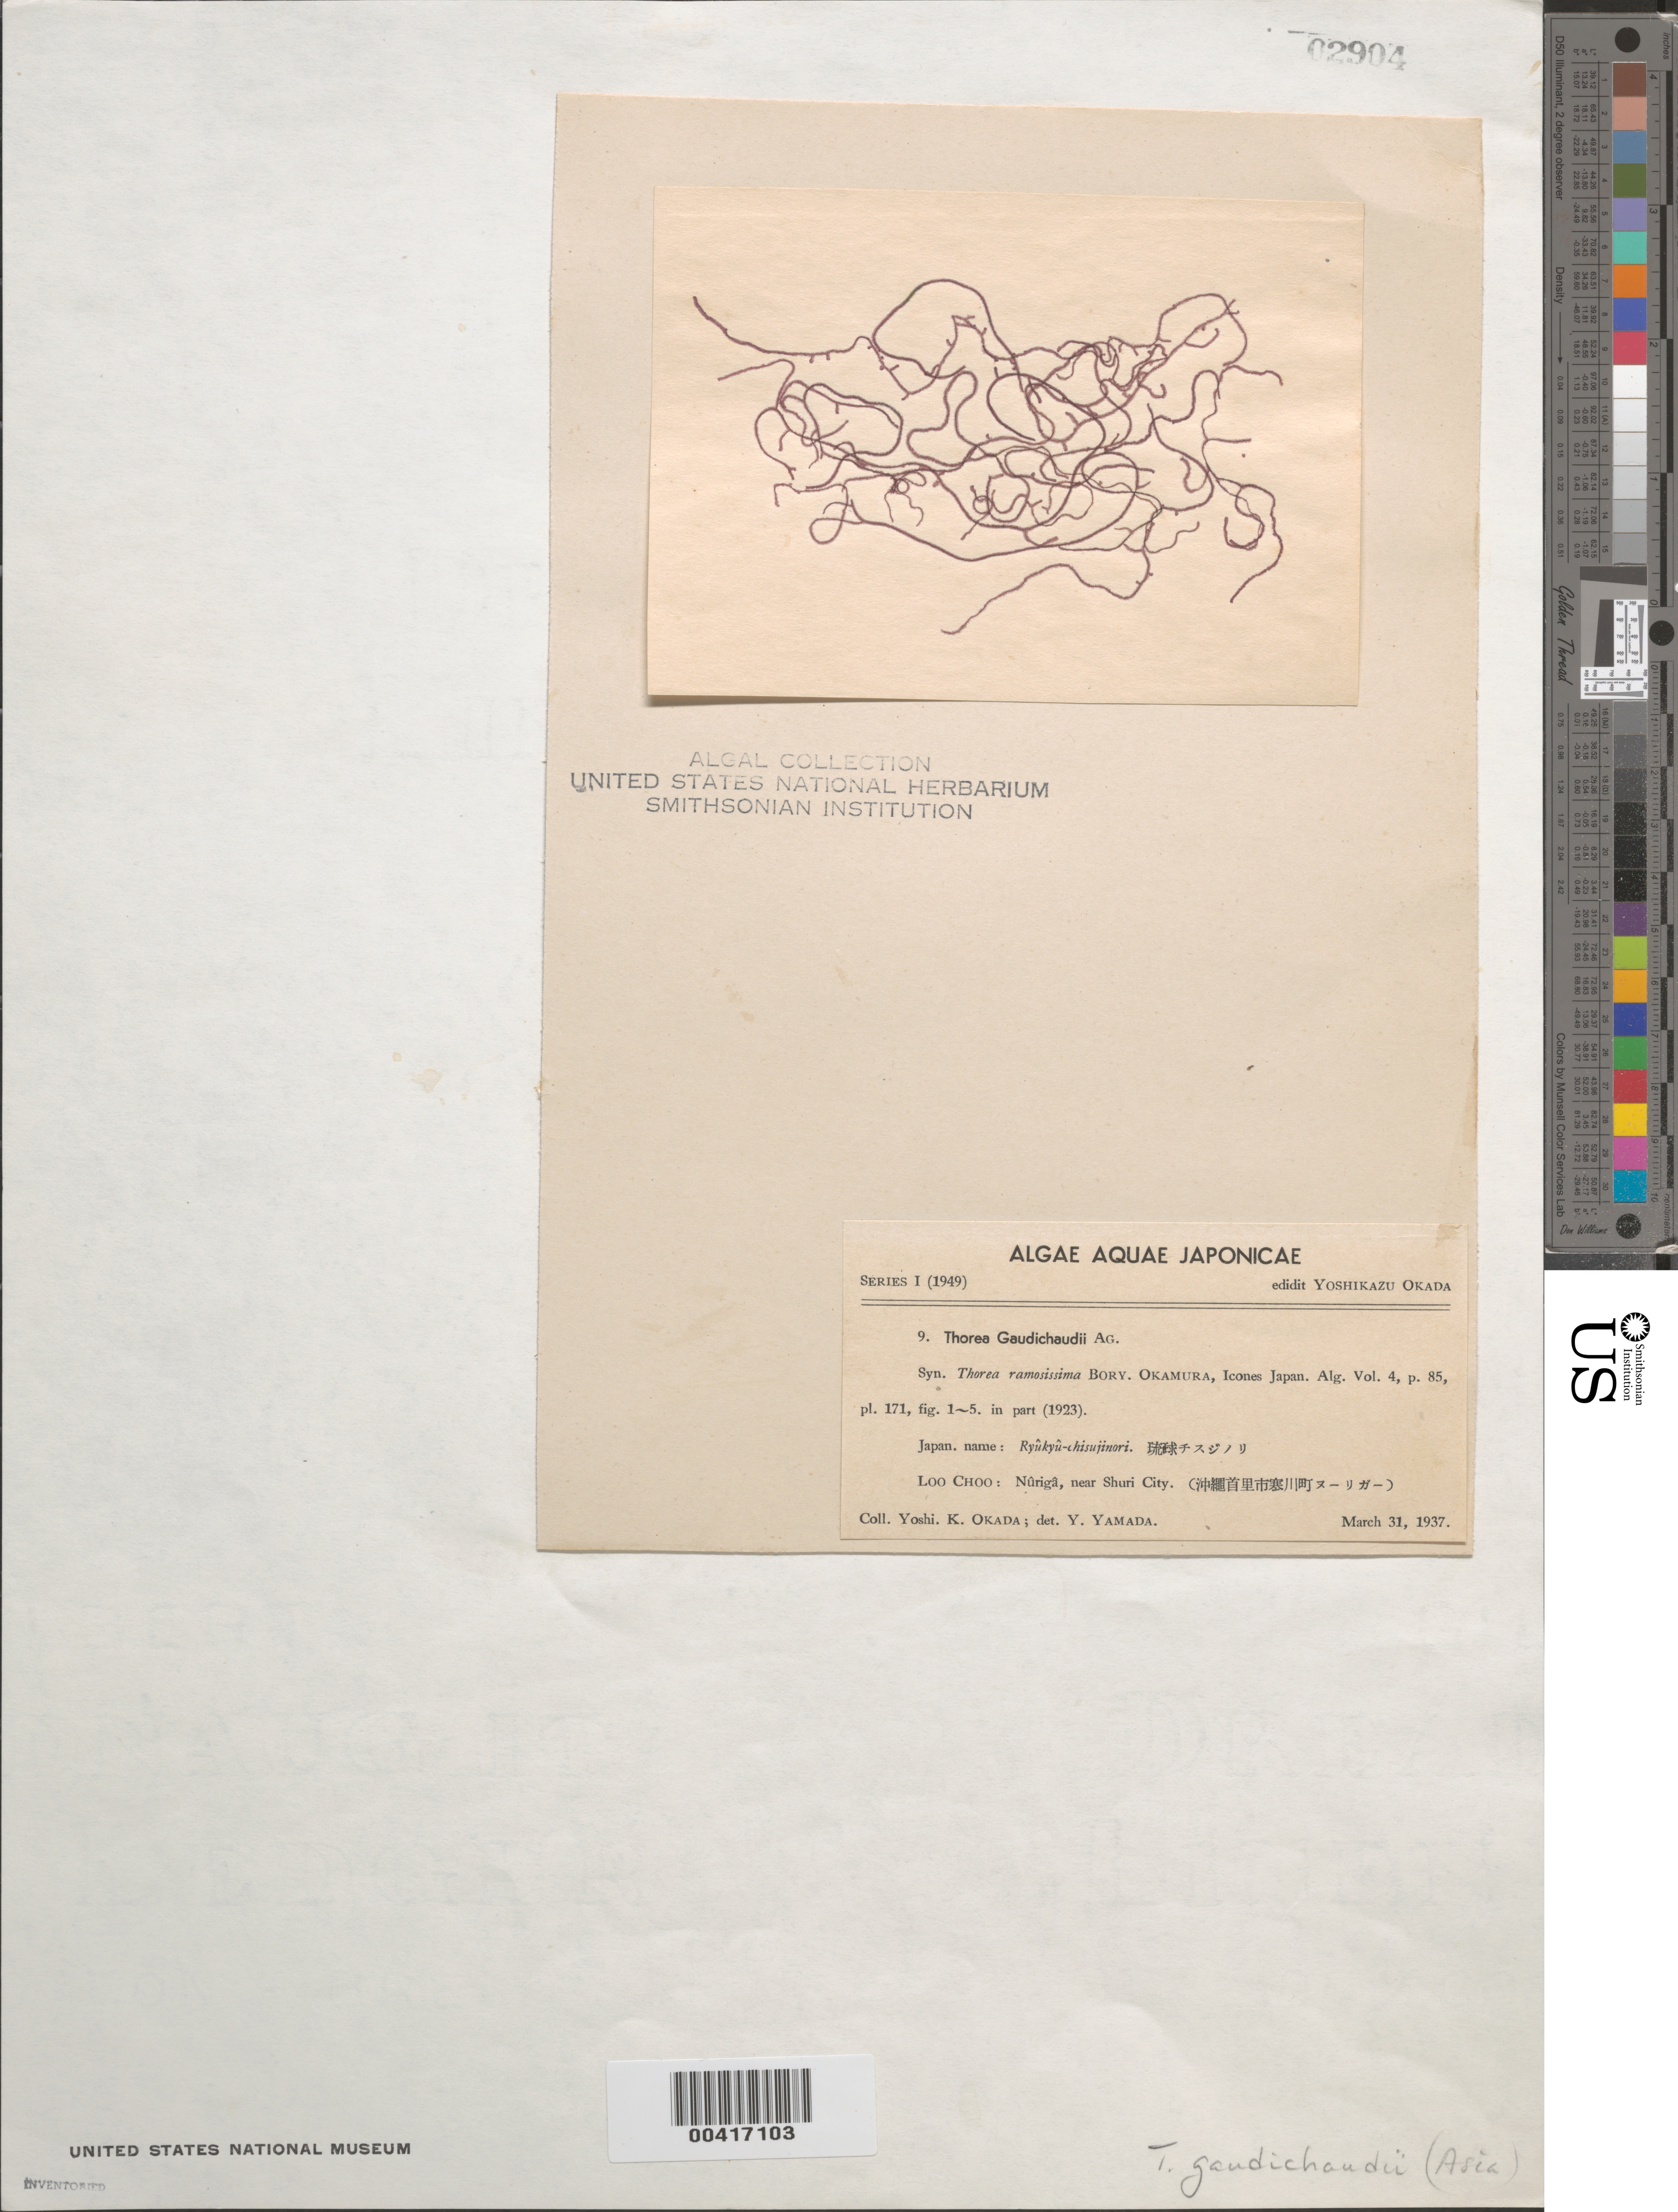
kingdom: Plantae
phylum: Rhodophyta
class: Florideophyceae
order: Thoreales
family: Thoreaceae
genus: Thorea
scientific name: Thorea gaudichaudii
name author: C. Agardh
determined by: Yamada, Yukio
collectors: Y. Okada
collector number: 9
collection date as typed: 31 Mar 1937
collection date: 1937-03-31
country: Japan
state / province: Okinawa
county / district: Ryukyu Shoto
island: Okinawa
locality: Nuriga, near Shuri City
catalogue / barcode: US 2904